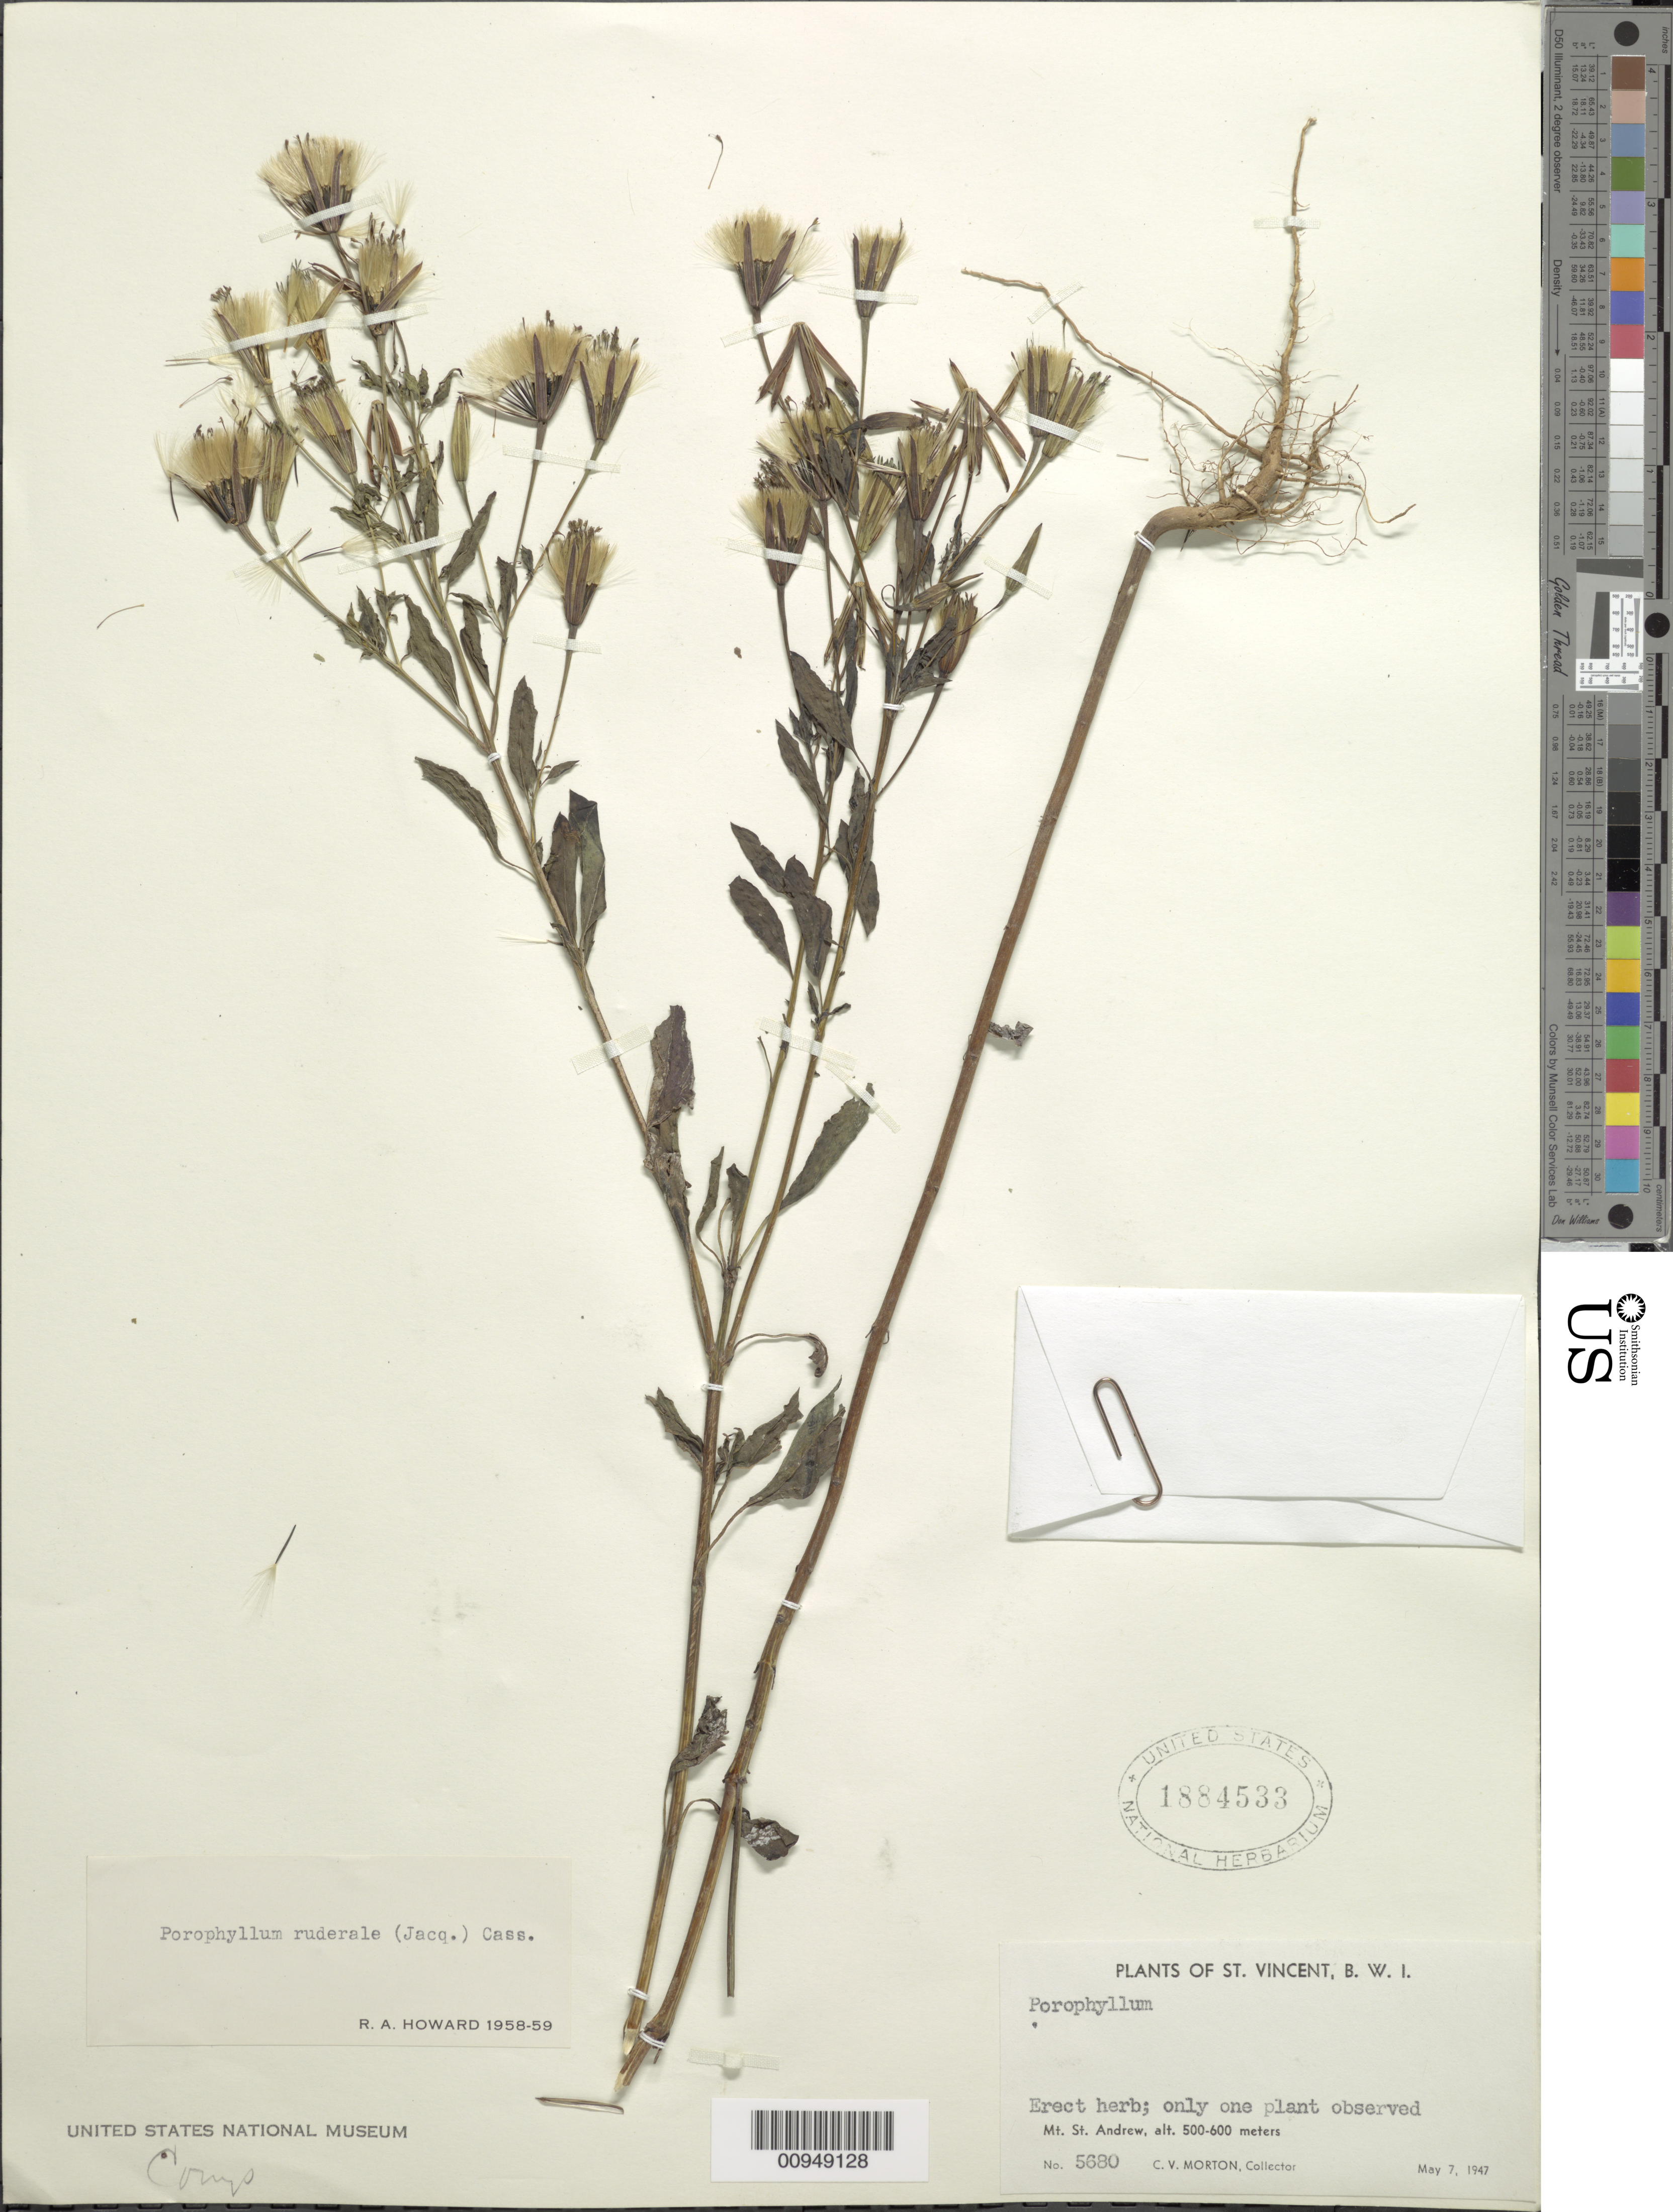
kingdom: Plantae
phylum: Tracheophyta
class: Magnoliopsida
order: Asterales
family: Asteraceae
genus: Porophyllum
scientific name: Porophyllum ruderale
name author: (Jacq.) Cass.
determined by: Howard, R. S.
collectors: C. V. Morton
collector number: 5680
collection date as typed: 07 May 1947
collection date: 1947-05-07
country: St. Vincent - Grenadines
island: St. Vincent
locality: Mt. St. Andrew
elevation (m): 500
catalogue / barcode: US 1884533